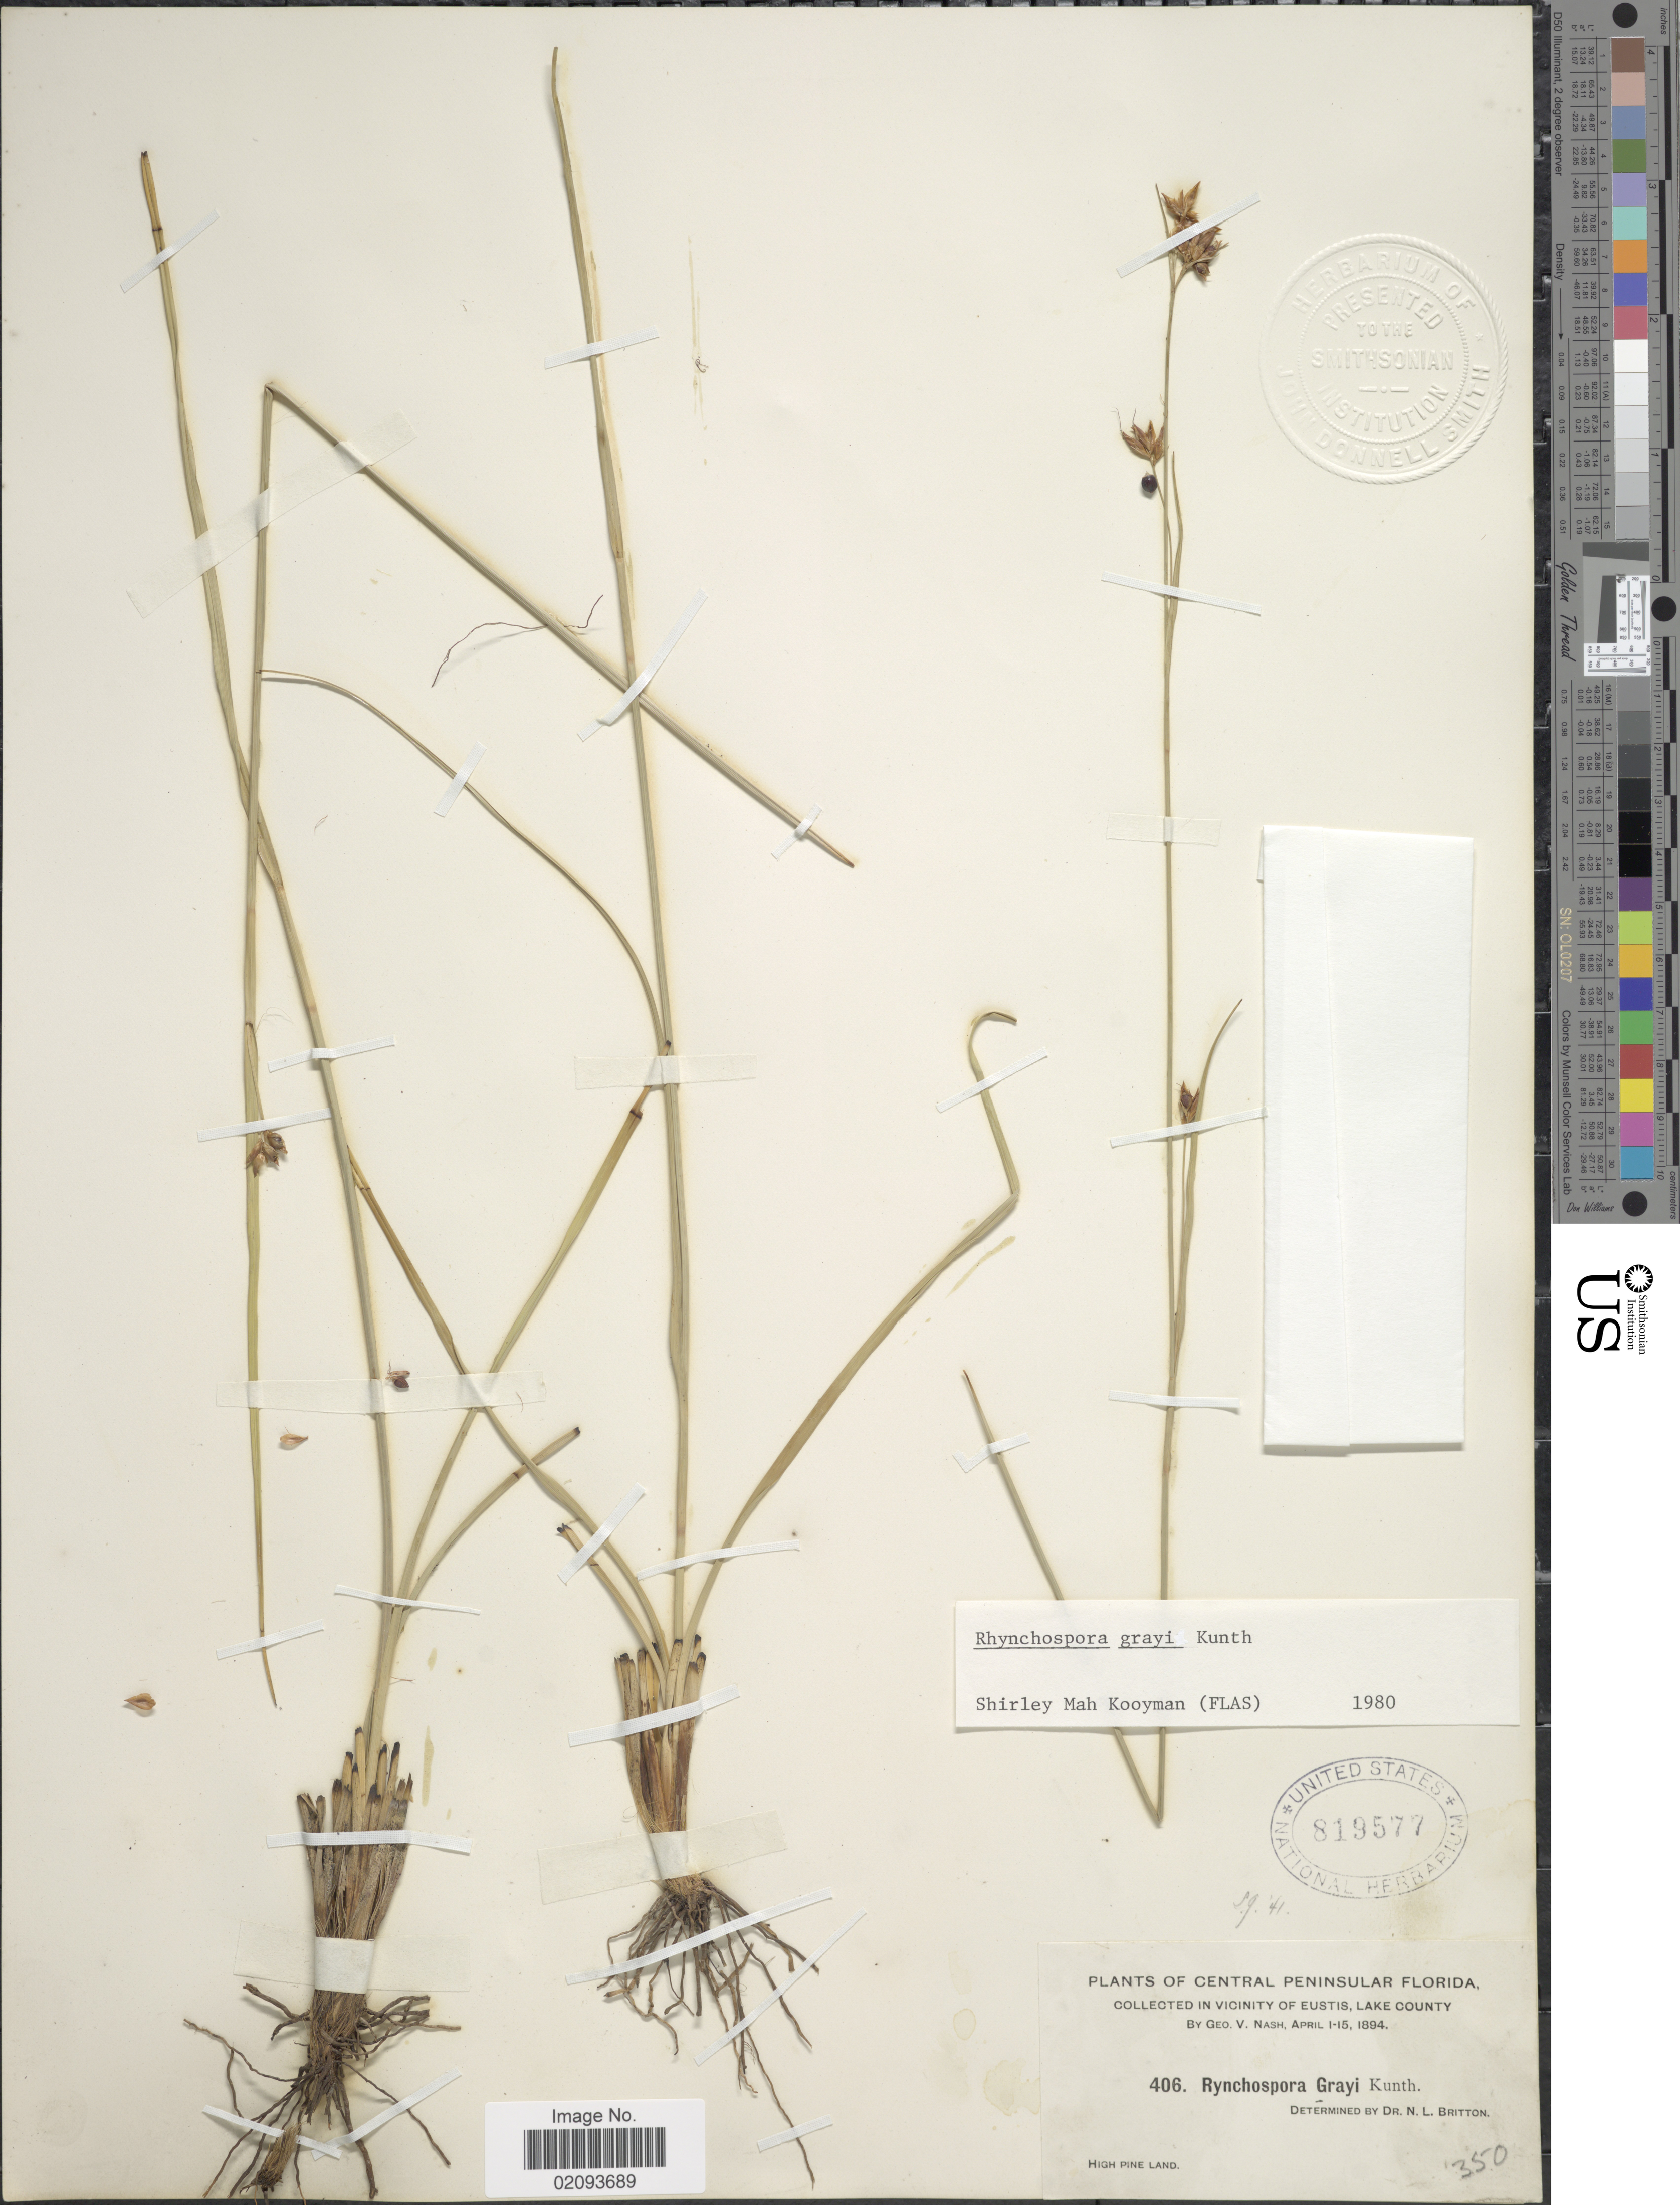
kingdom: Plantae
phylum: Tracheophyta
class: Liliopsida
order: Poales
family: Cyperaceae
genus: Rhynchospora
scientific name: Rhynchospora grayi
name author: Kunth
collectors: G. V. Nash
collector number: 406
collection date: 1894-04-01/1894-04-15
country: United States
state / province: Florida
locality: Central Peninsular Florida, in Vicinity of Eustis, Lake County. High Pine Land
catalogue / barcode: US 819577